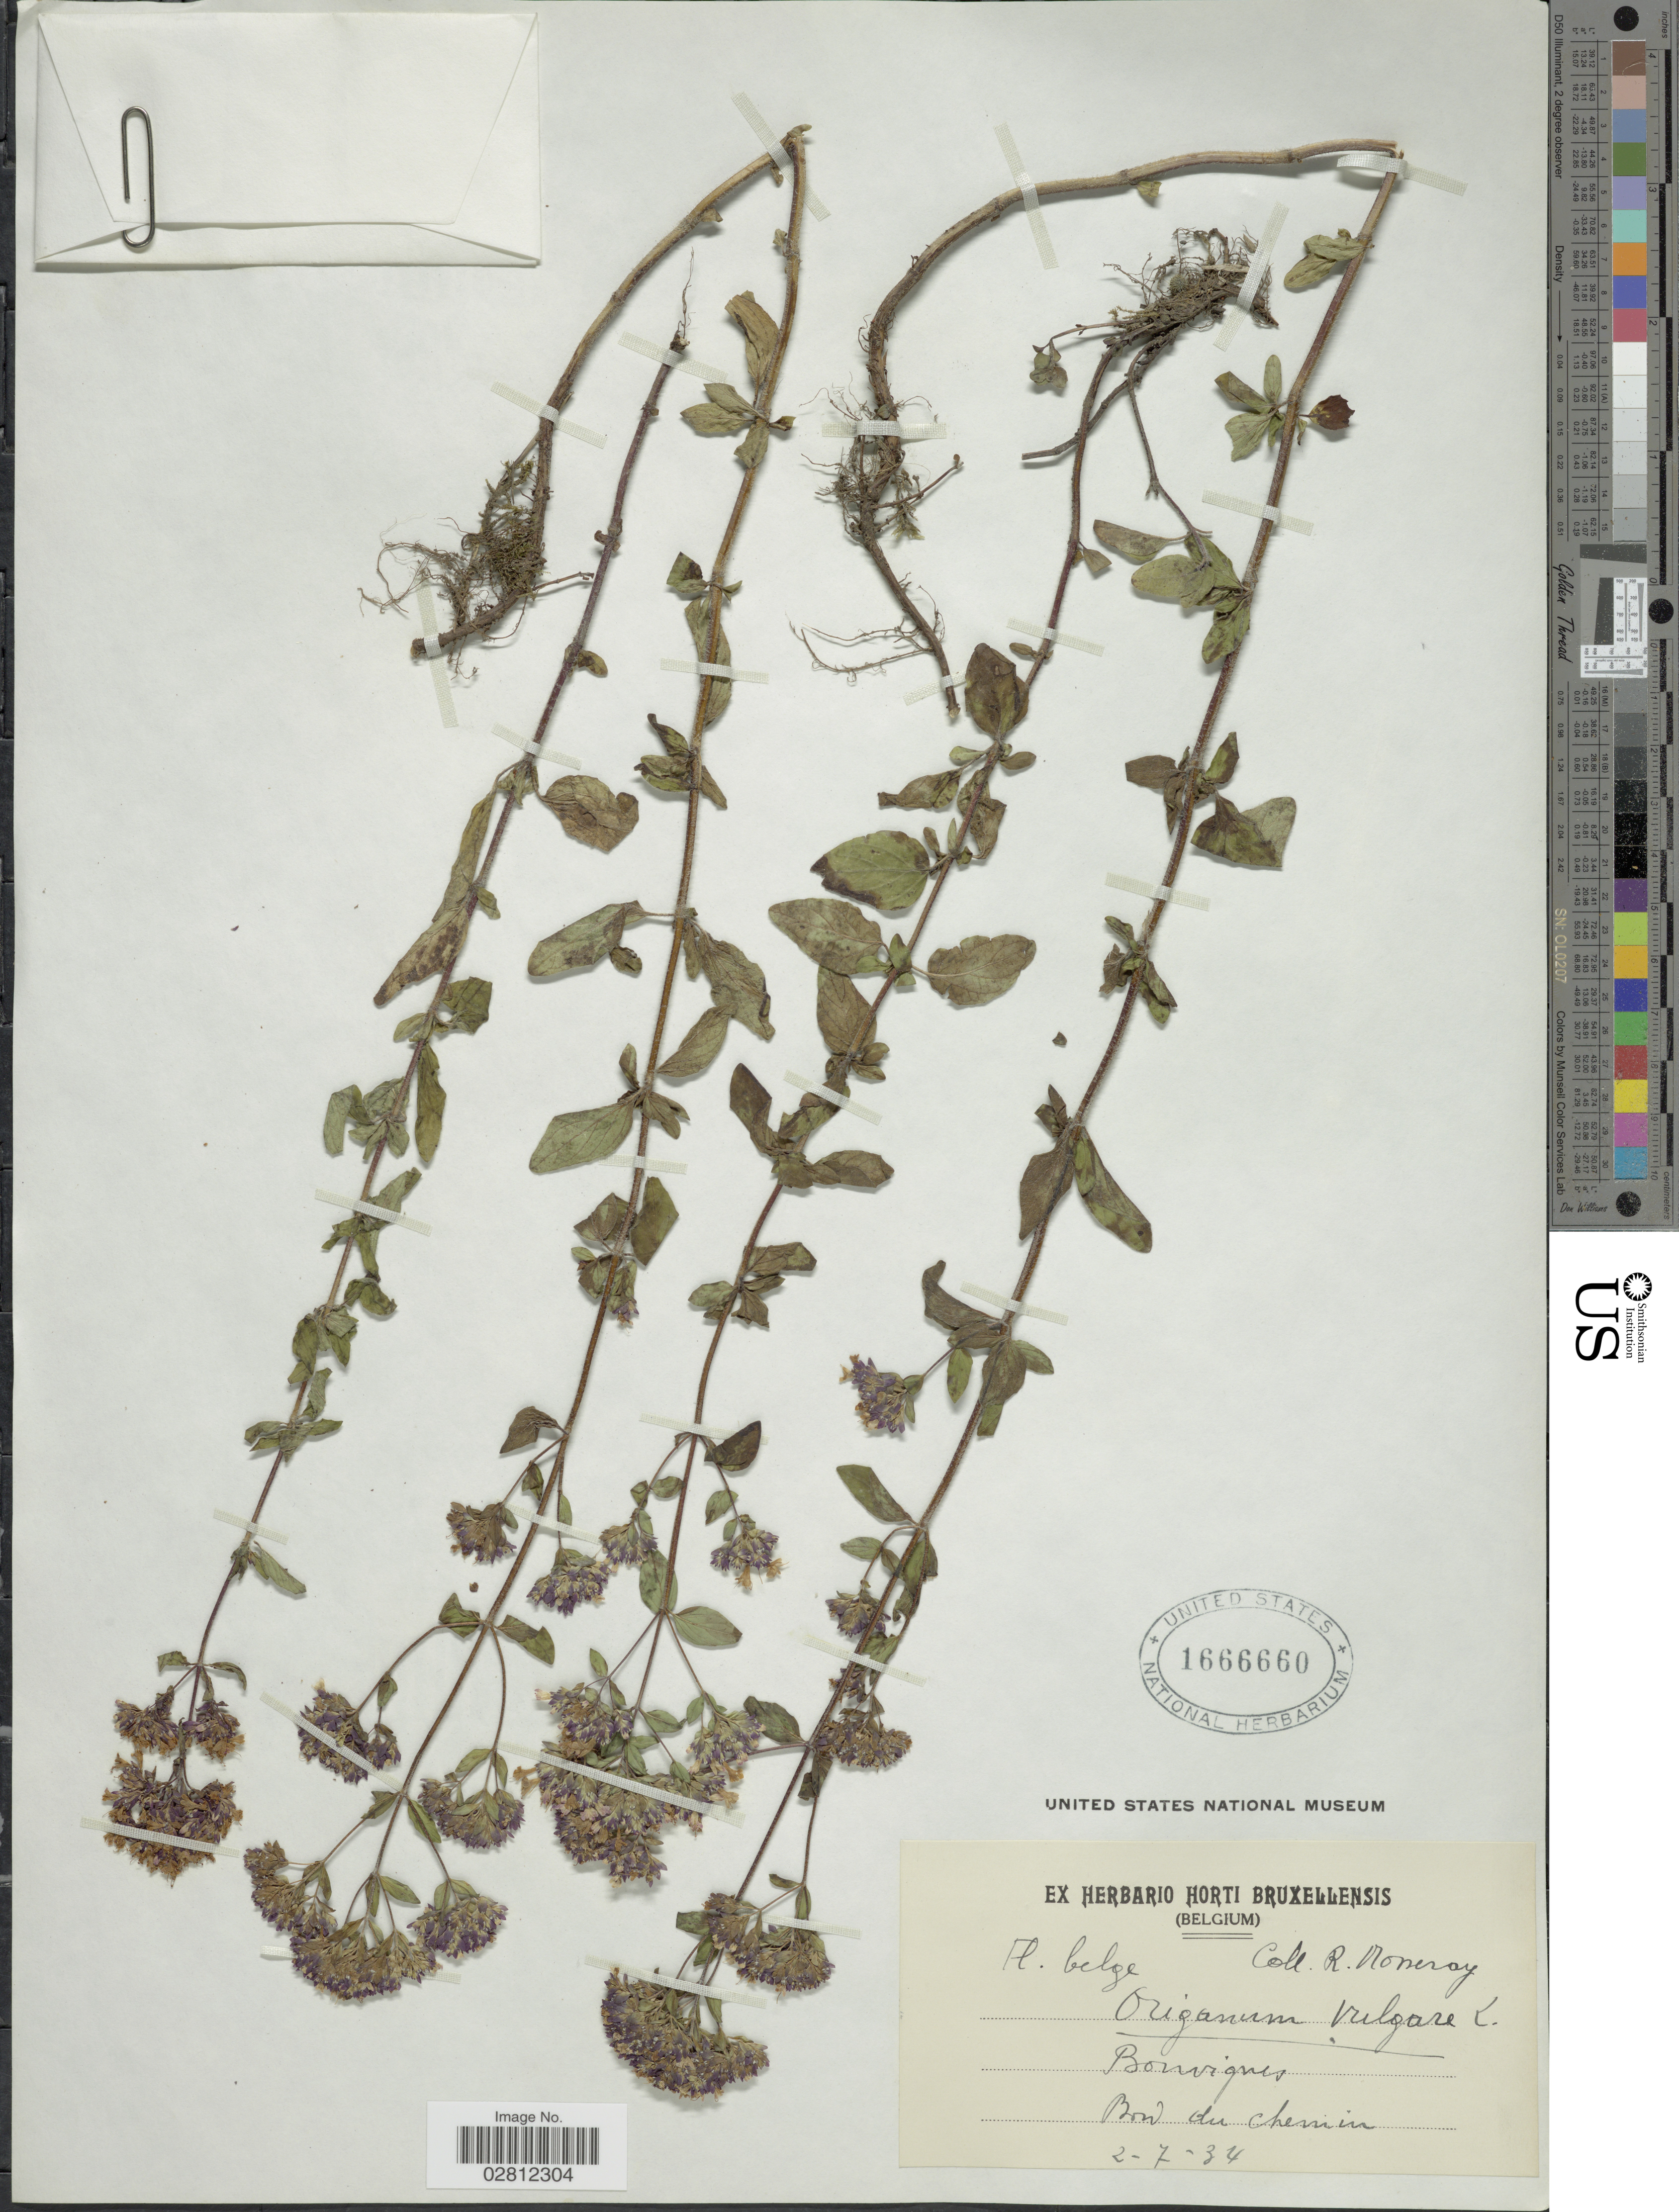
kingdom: Plantae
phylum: Tracheophyta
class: Magnoliopsida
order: Lamiales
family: Lamiaceae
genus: Origanum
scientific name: Origanum vulgare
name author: L.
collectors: R. Moneray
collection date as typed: Transcribed d/m/y: 2/7/34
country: Belgium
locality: Bouvignes.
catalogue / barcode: US 1666660